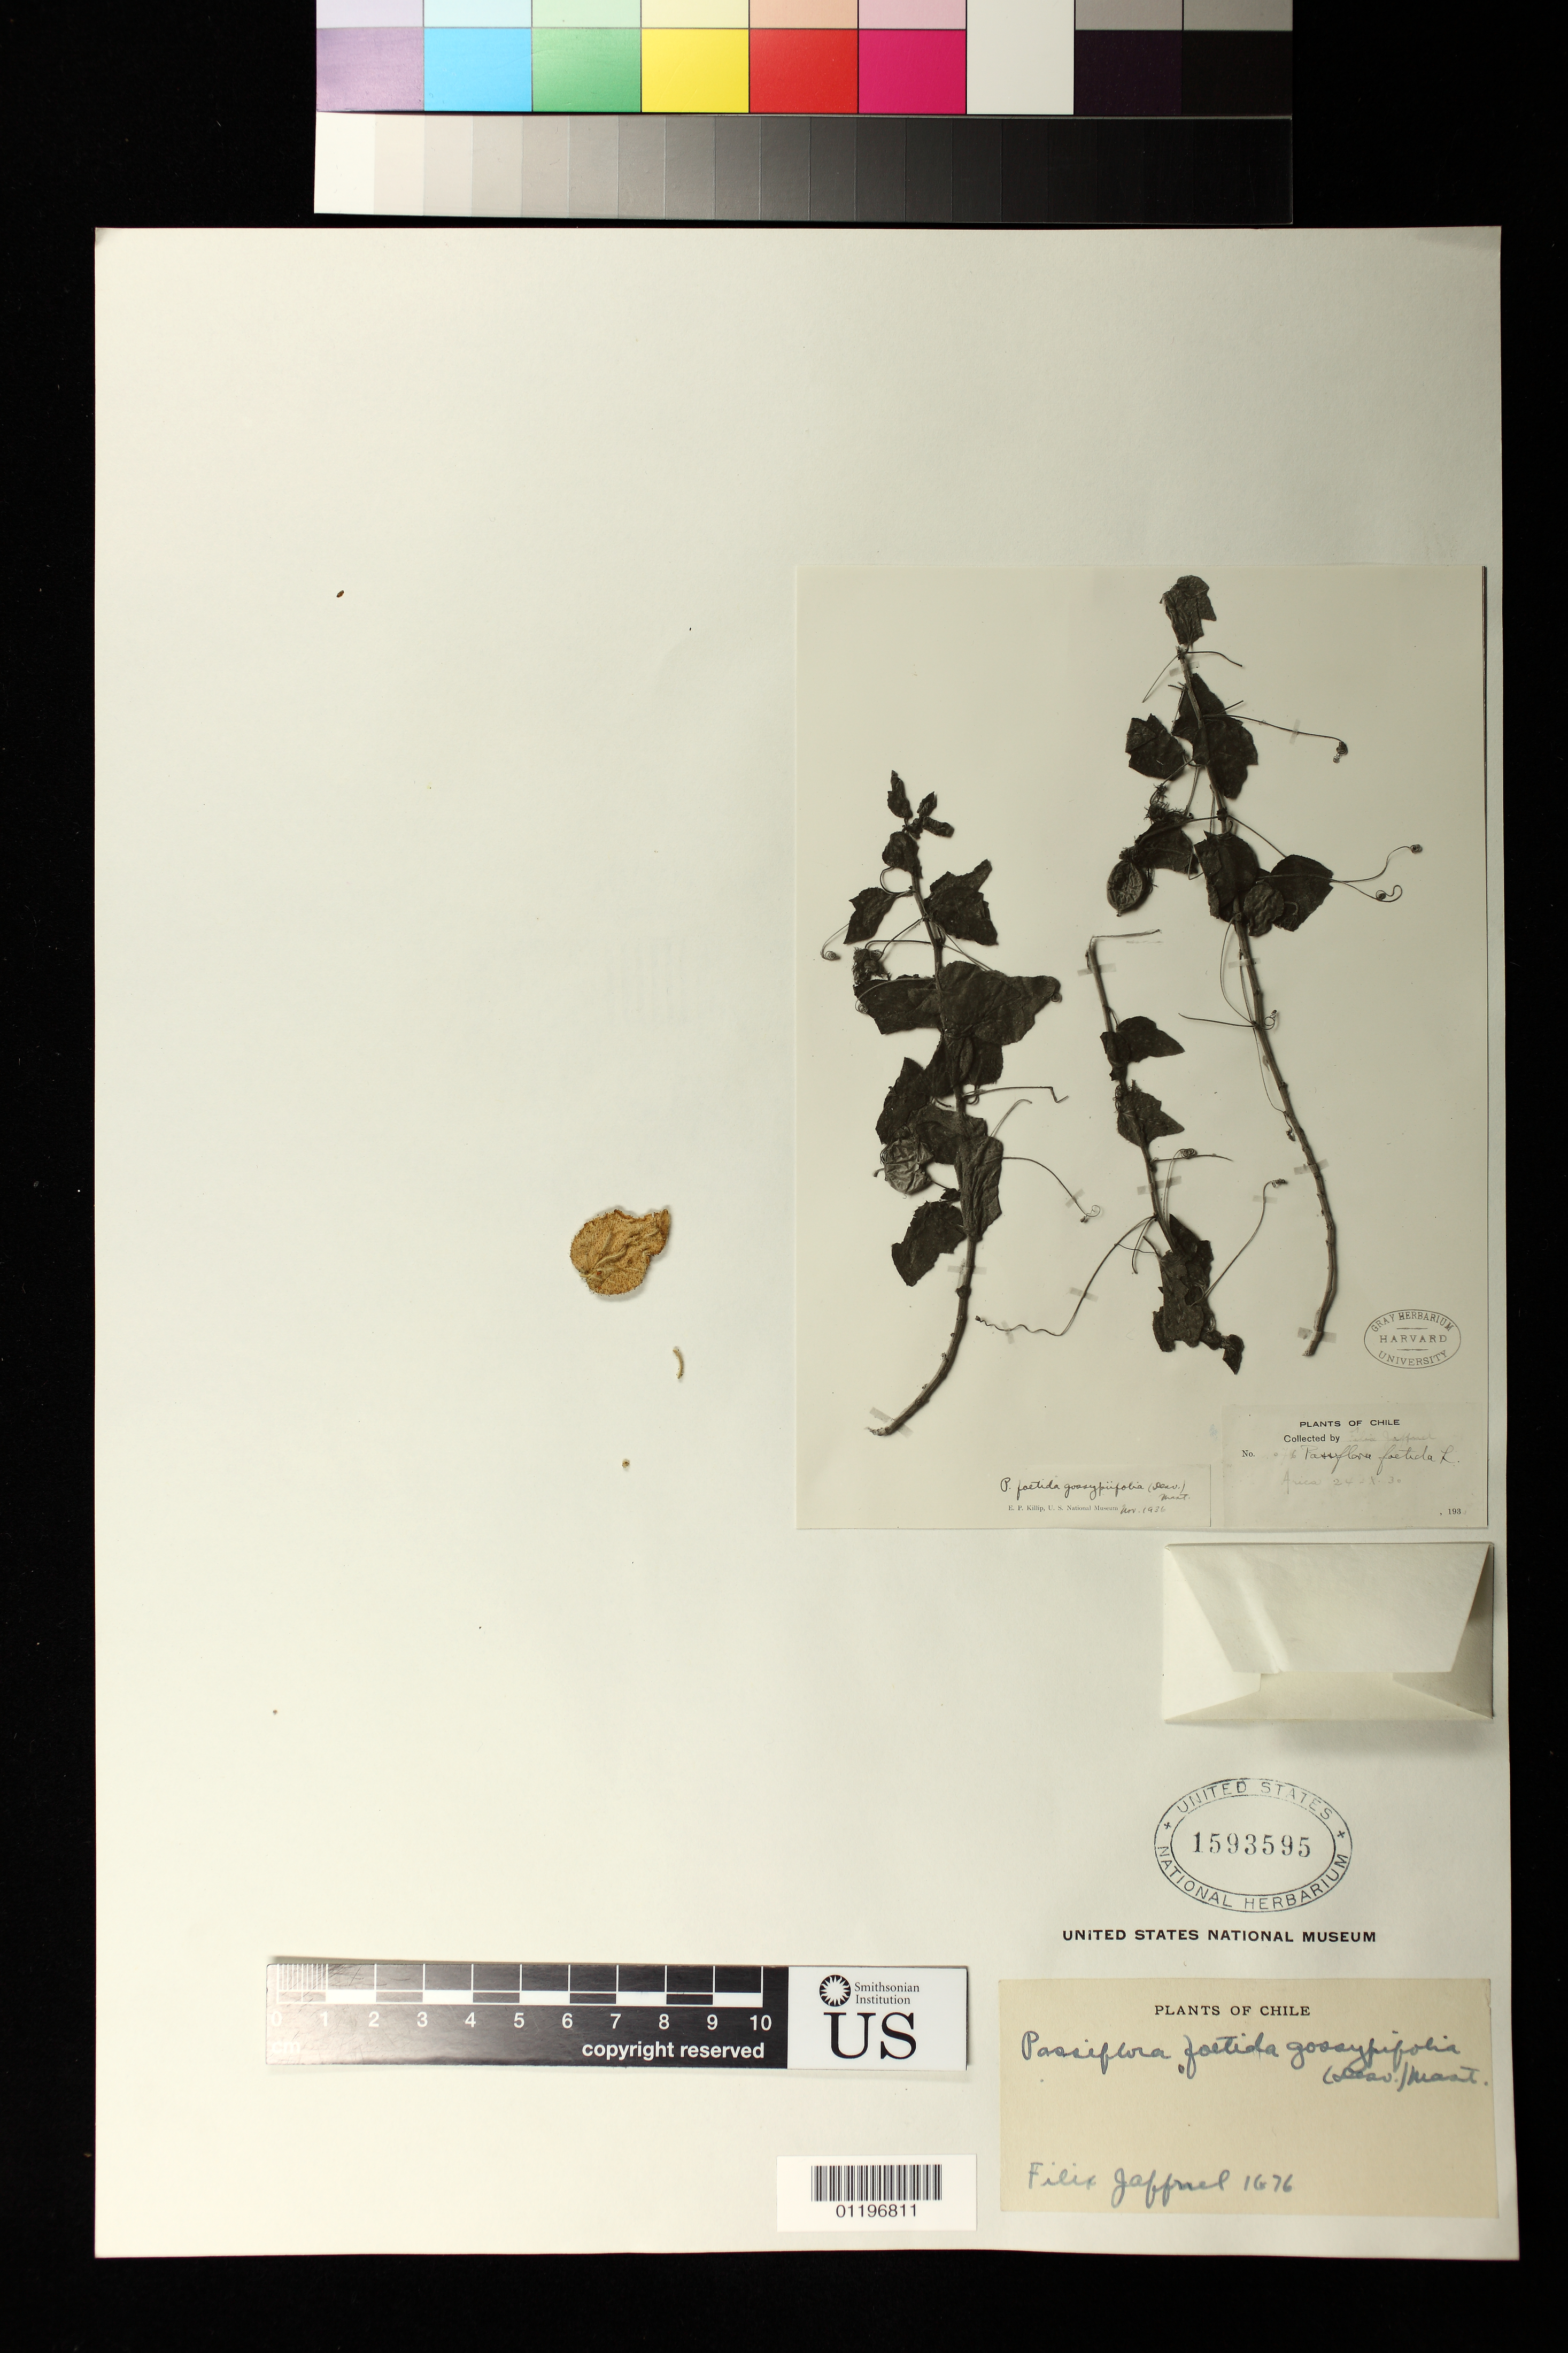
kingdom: Plantae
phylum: Tracheophyta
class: Magnoliopsida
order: Malpighiales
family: Passifloraceae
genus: Passiflora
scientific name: Passiflora foetida var. gossypiifolia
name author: (Desv.) Mast.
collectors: F. Jaffnel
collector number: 1676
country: Chile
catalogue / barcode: US 1593595